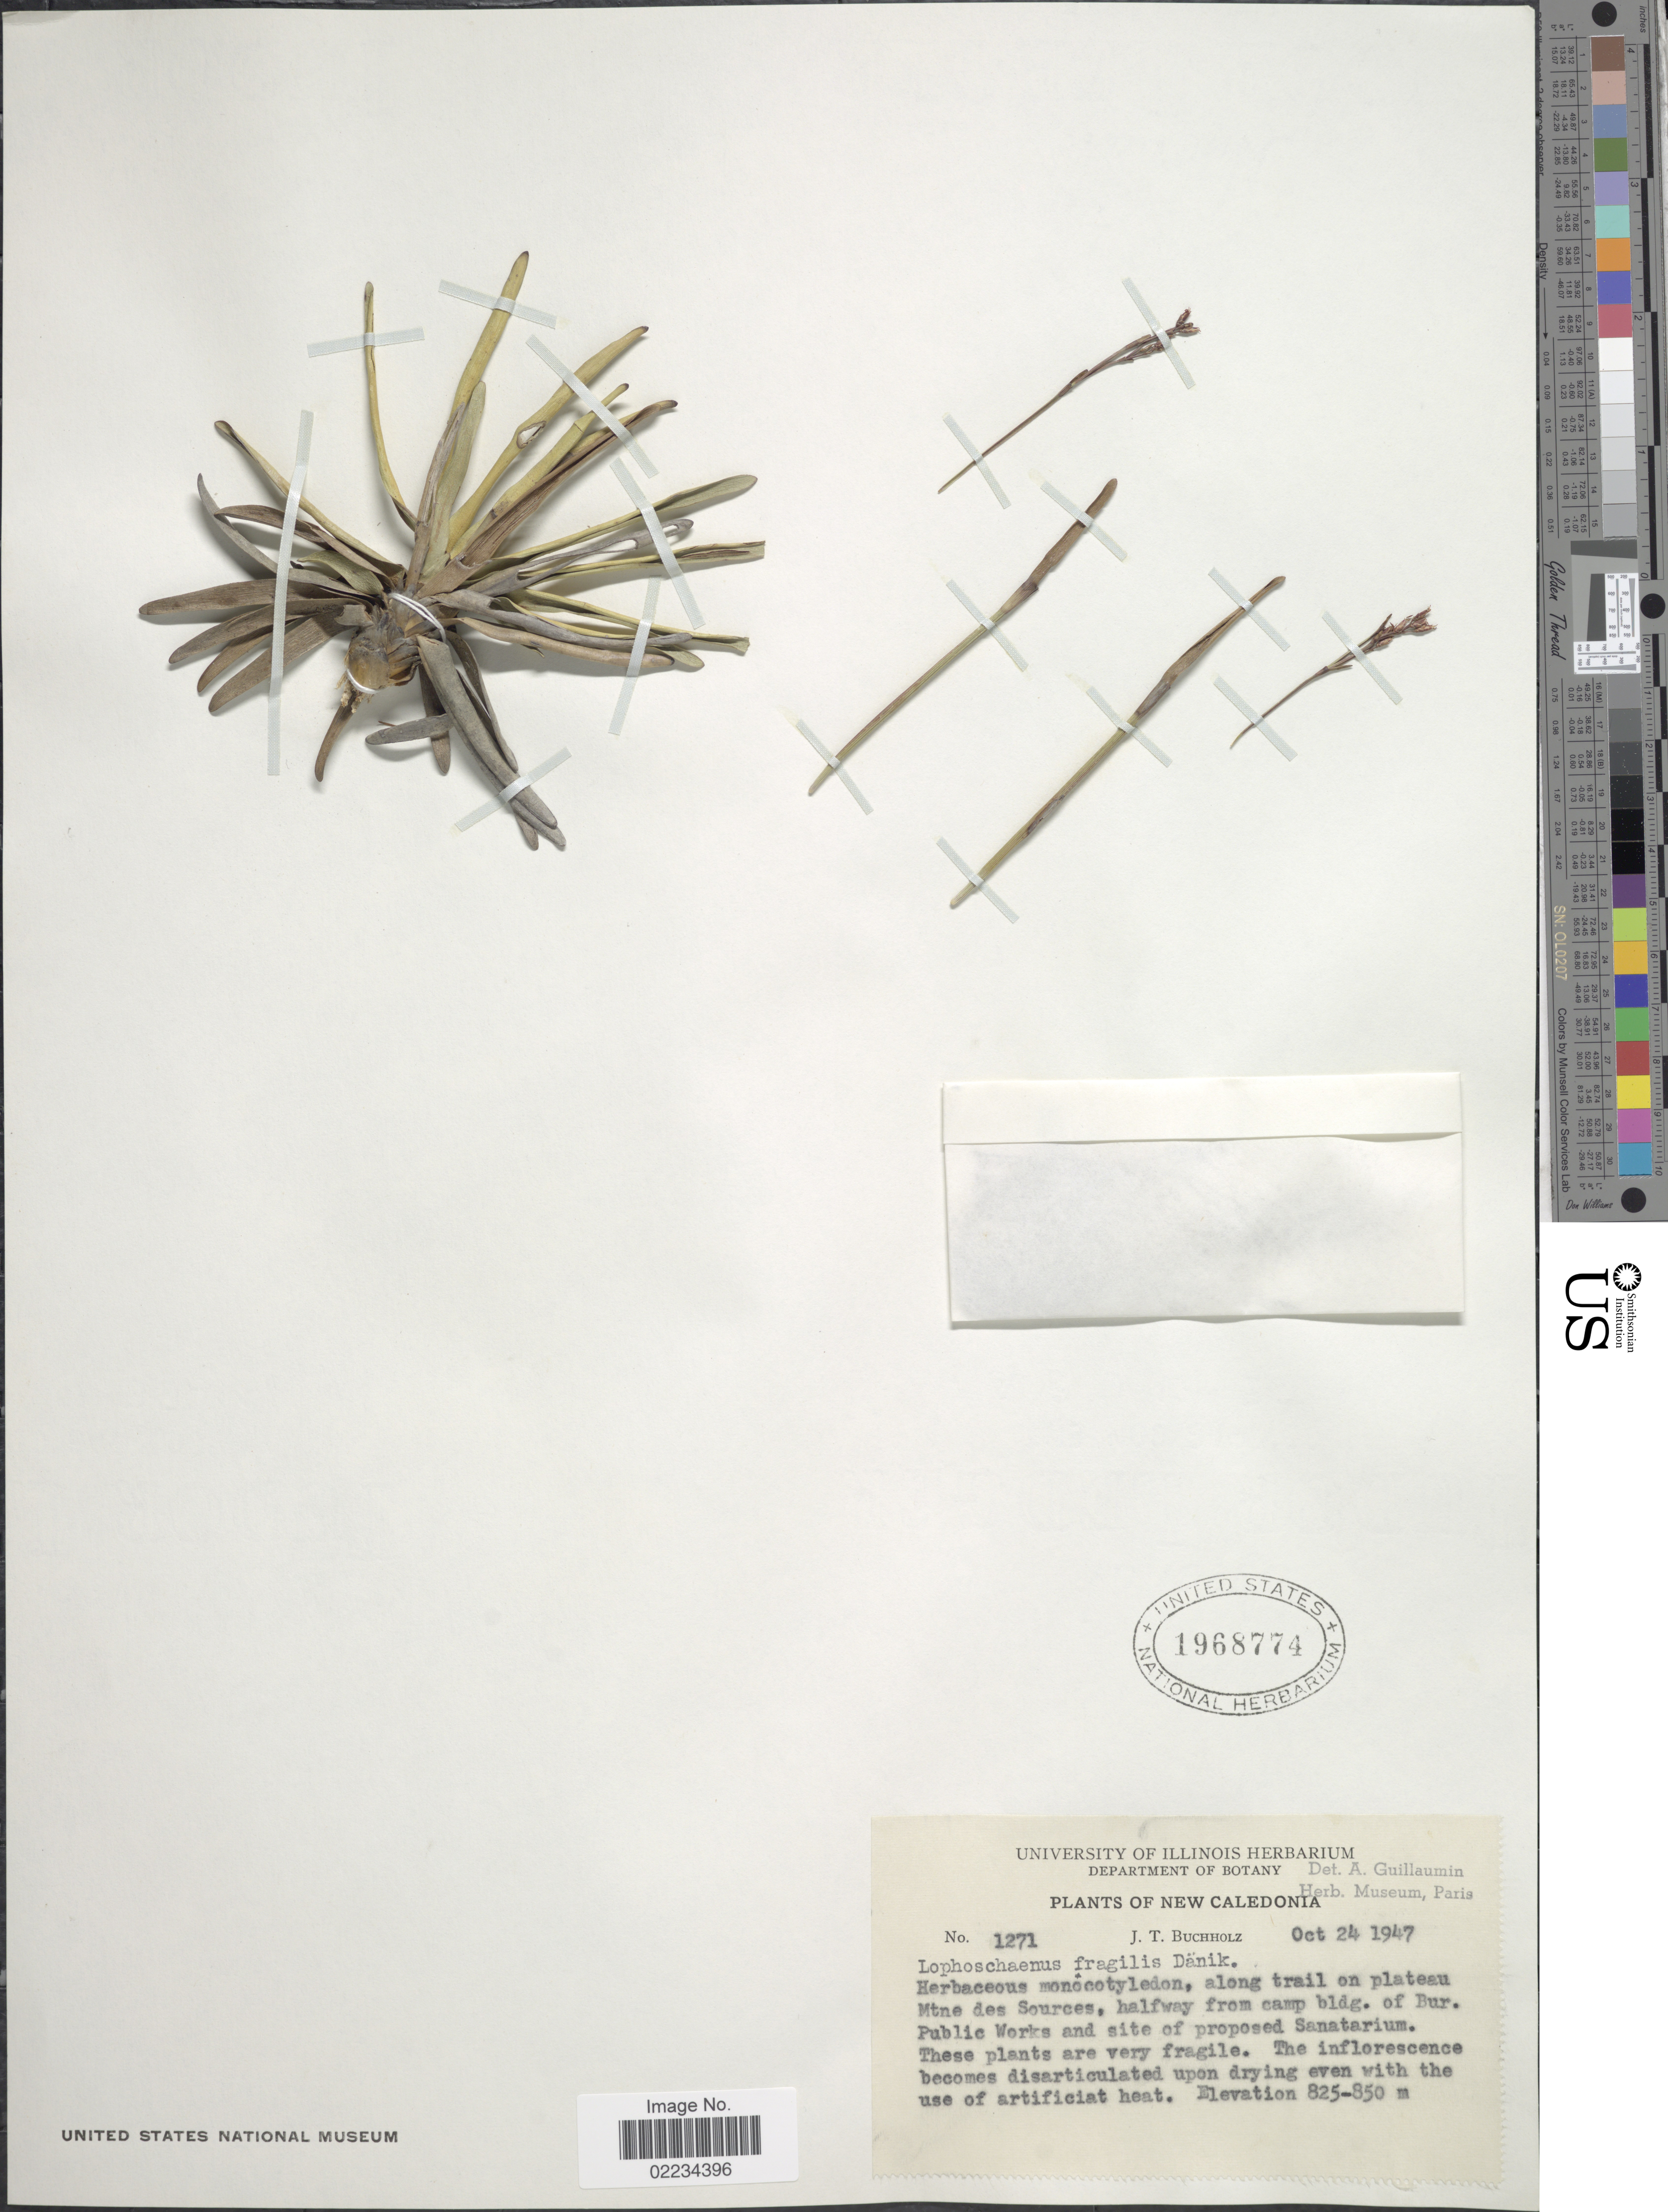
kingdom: Plantae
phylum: Tracheophyta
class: Liliopsida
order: Poales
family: Cyperaceae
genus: Chamaedendron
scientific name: Chamaedendron fragilis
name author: (Däniker) Larridon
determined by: Strong, Mark T., (BOT), Smithsonian Institution - National Museum of Natural History (UNITED STATES)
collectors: J. T. Buchholz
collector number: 1271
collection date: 1947-10-24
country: New Caledonia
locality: Along trail on plateau Mtne des Sources, halfway from camp bldg of Bur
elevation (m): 825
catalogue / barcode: US 1968774